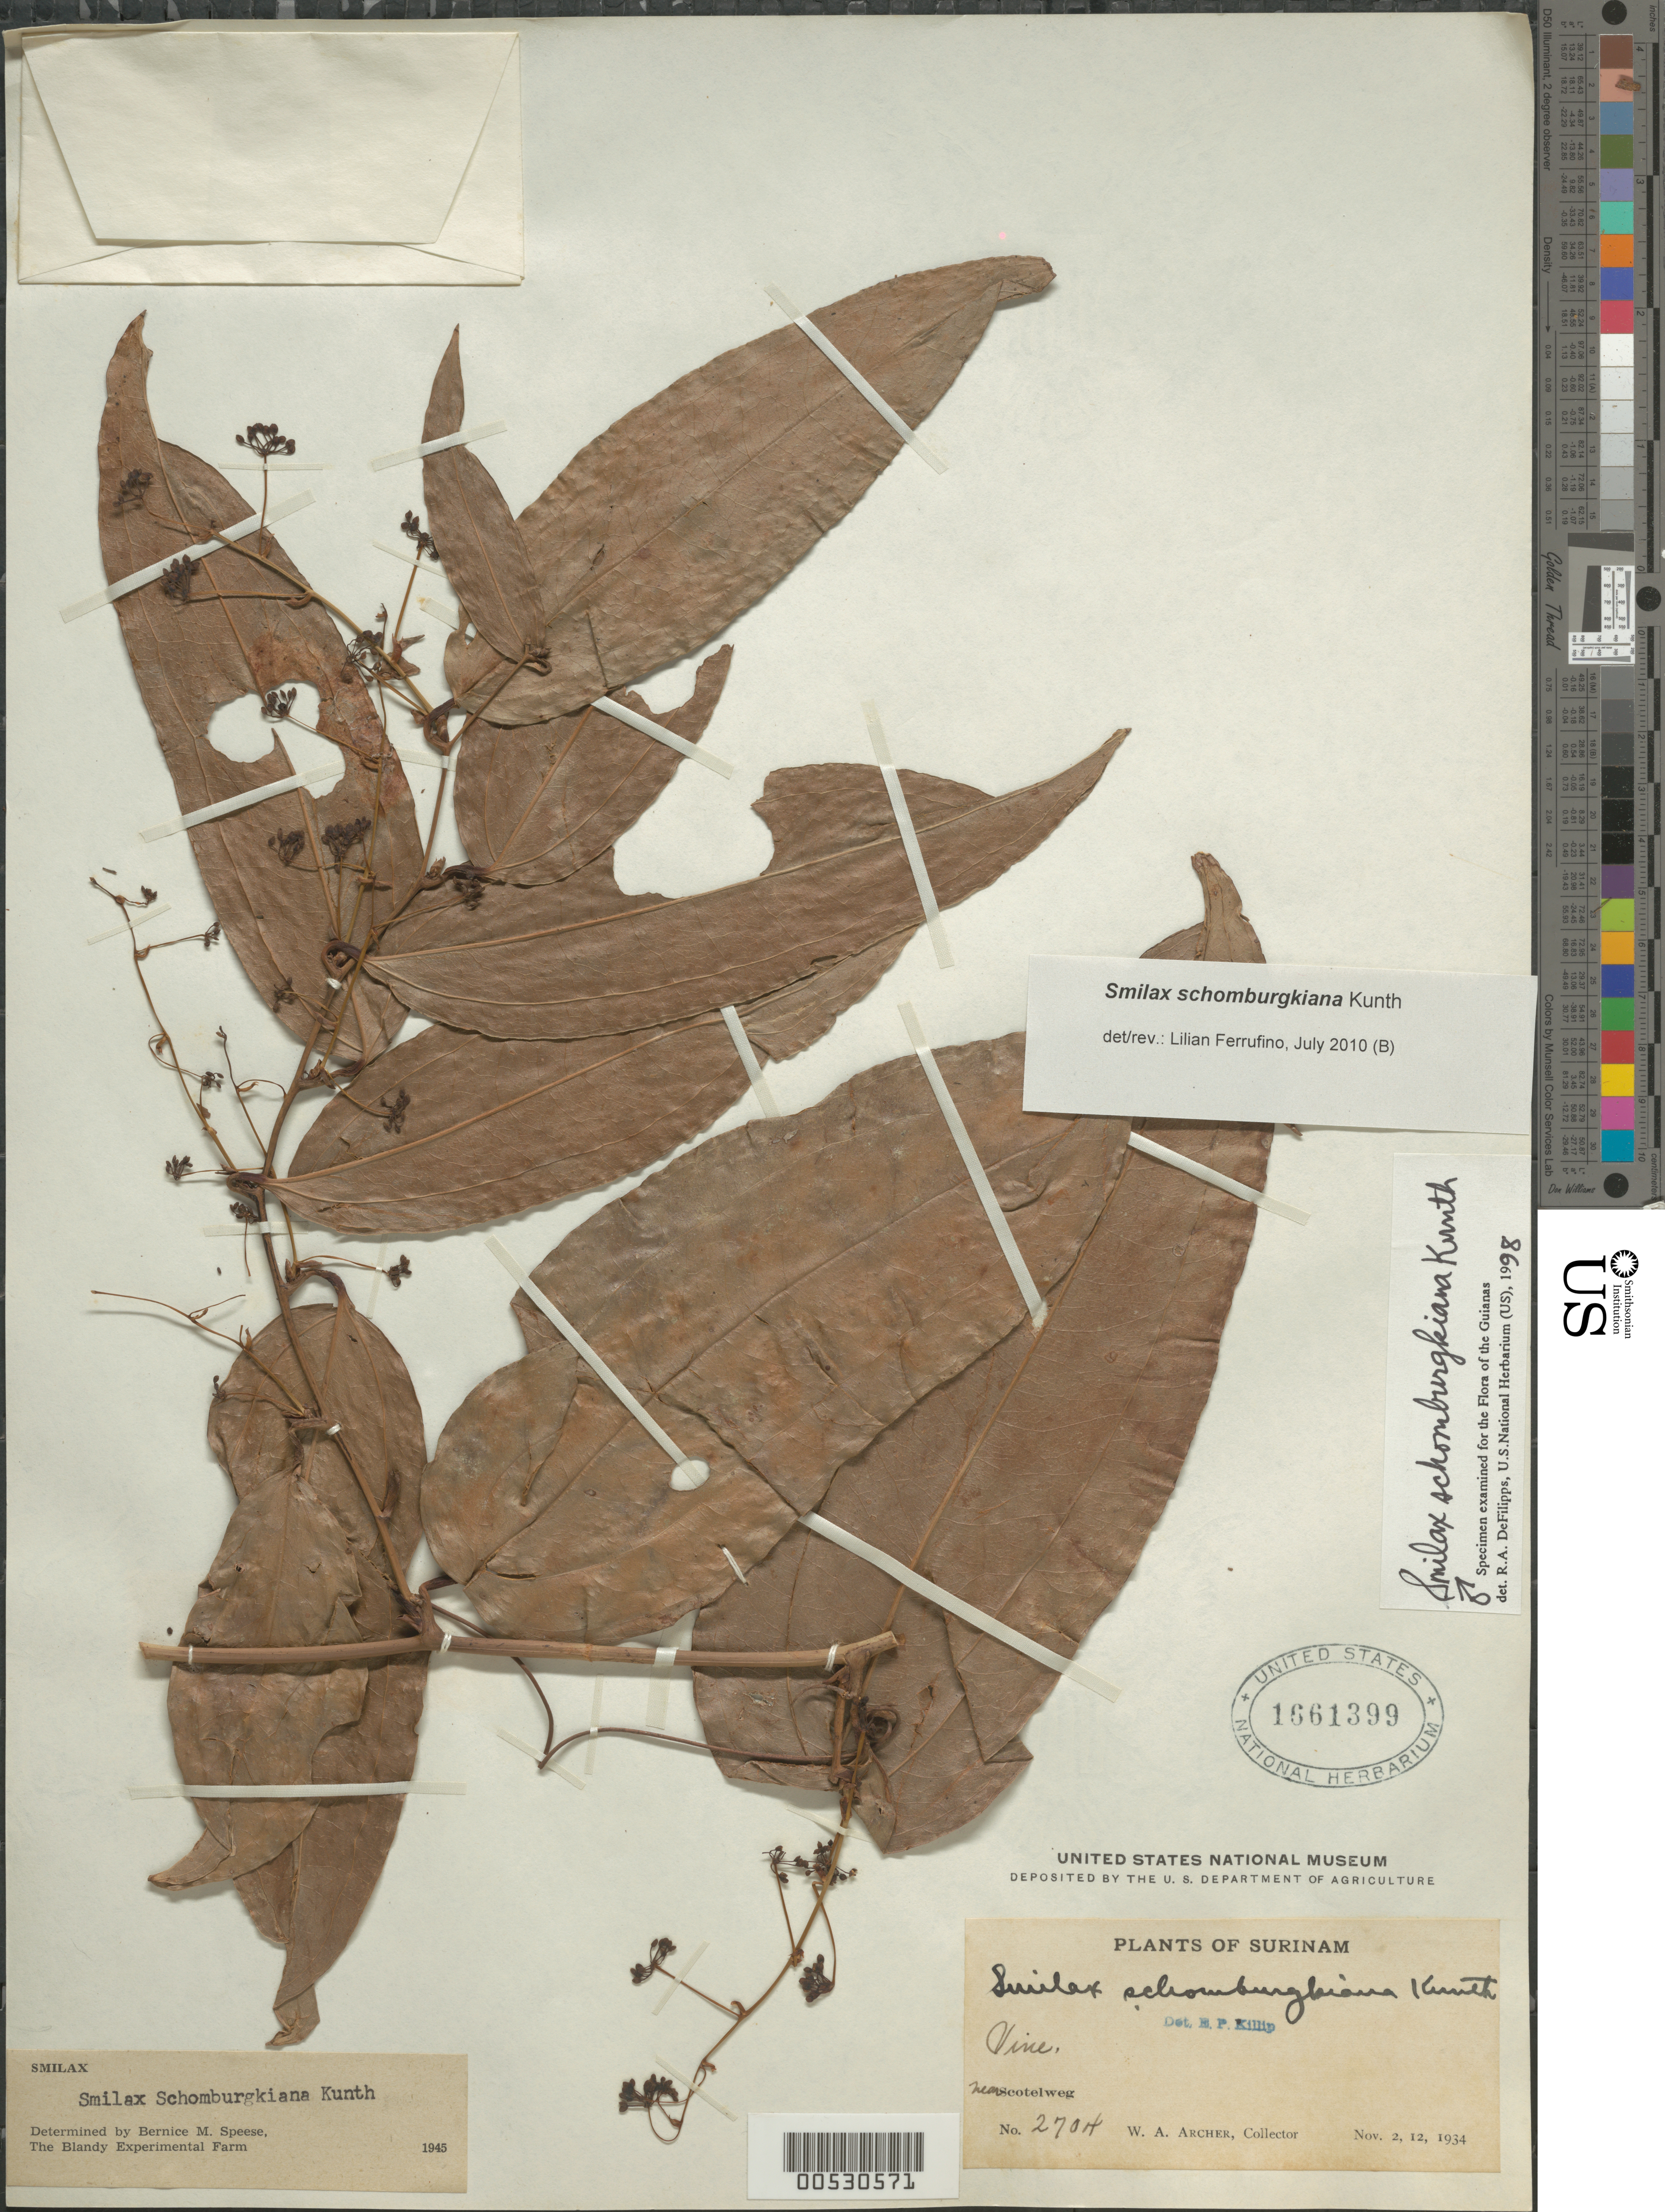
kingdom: Plantae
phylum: Tracheophyta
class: Liliopsida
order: Liliales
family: Smilacaceae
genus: Smilax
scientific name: Smilax schomburgkiana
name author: Kunth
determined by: DeFilipps, R. A.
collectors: W. A. Archer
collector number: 2704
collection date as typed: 2-Nov-34 or 12-Nov-34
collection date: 1934-11-02 or 1934-11-12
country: Suriname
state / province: Para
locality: Schotel Weg (station on railroad), vic.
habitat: Coastal plain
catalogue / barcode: US 1661399